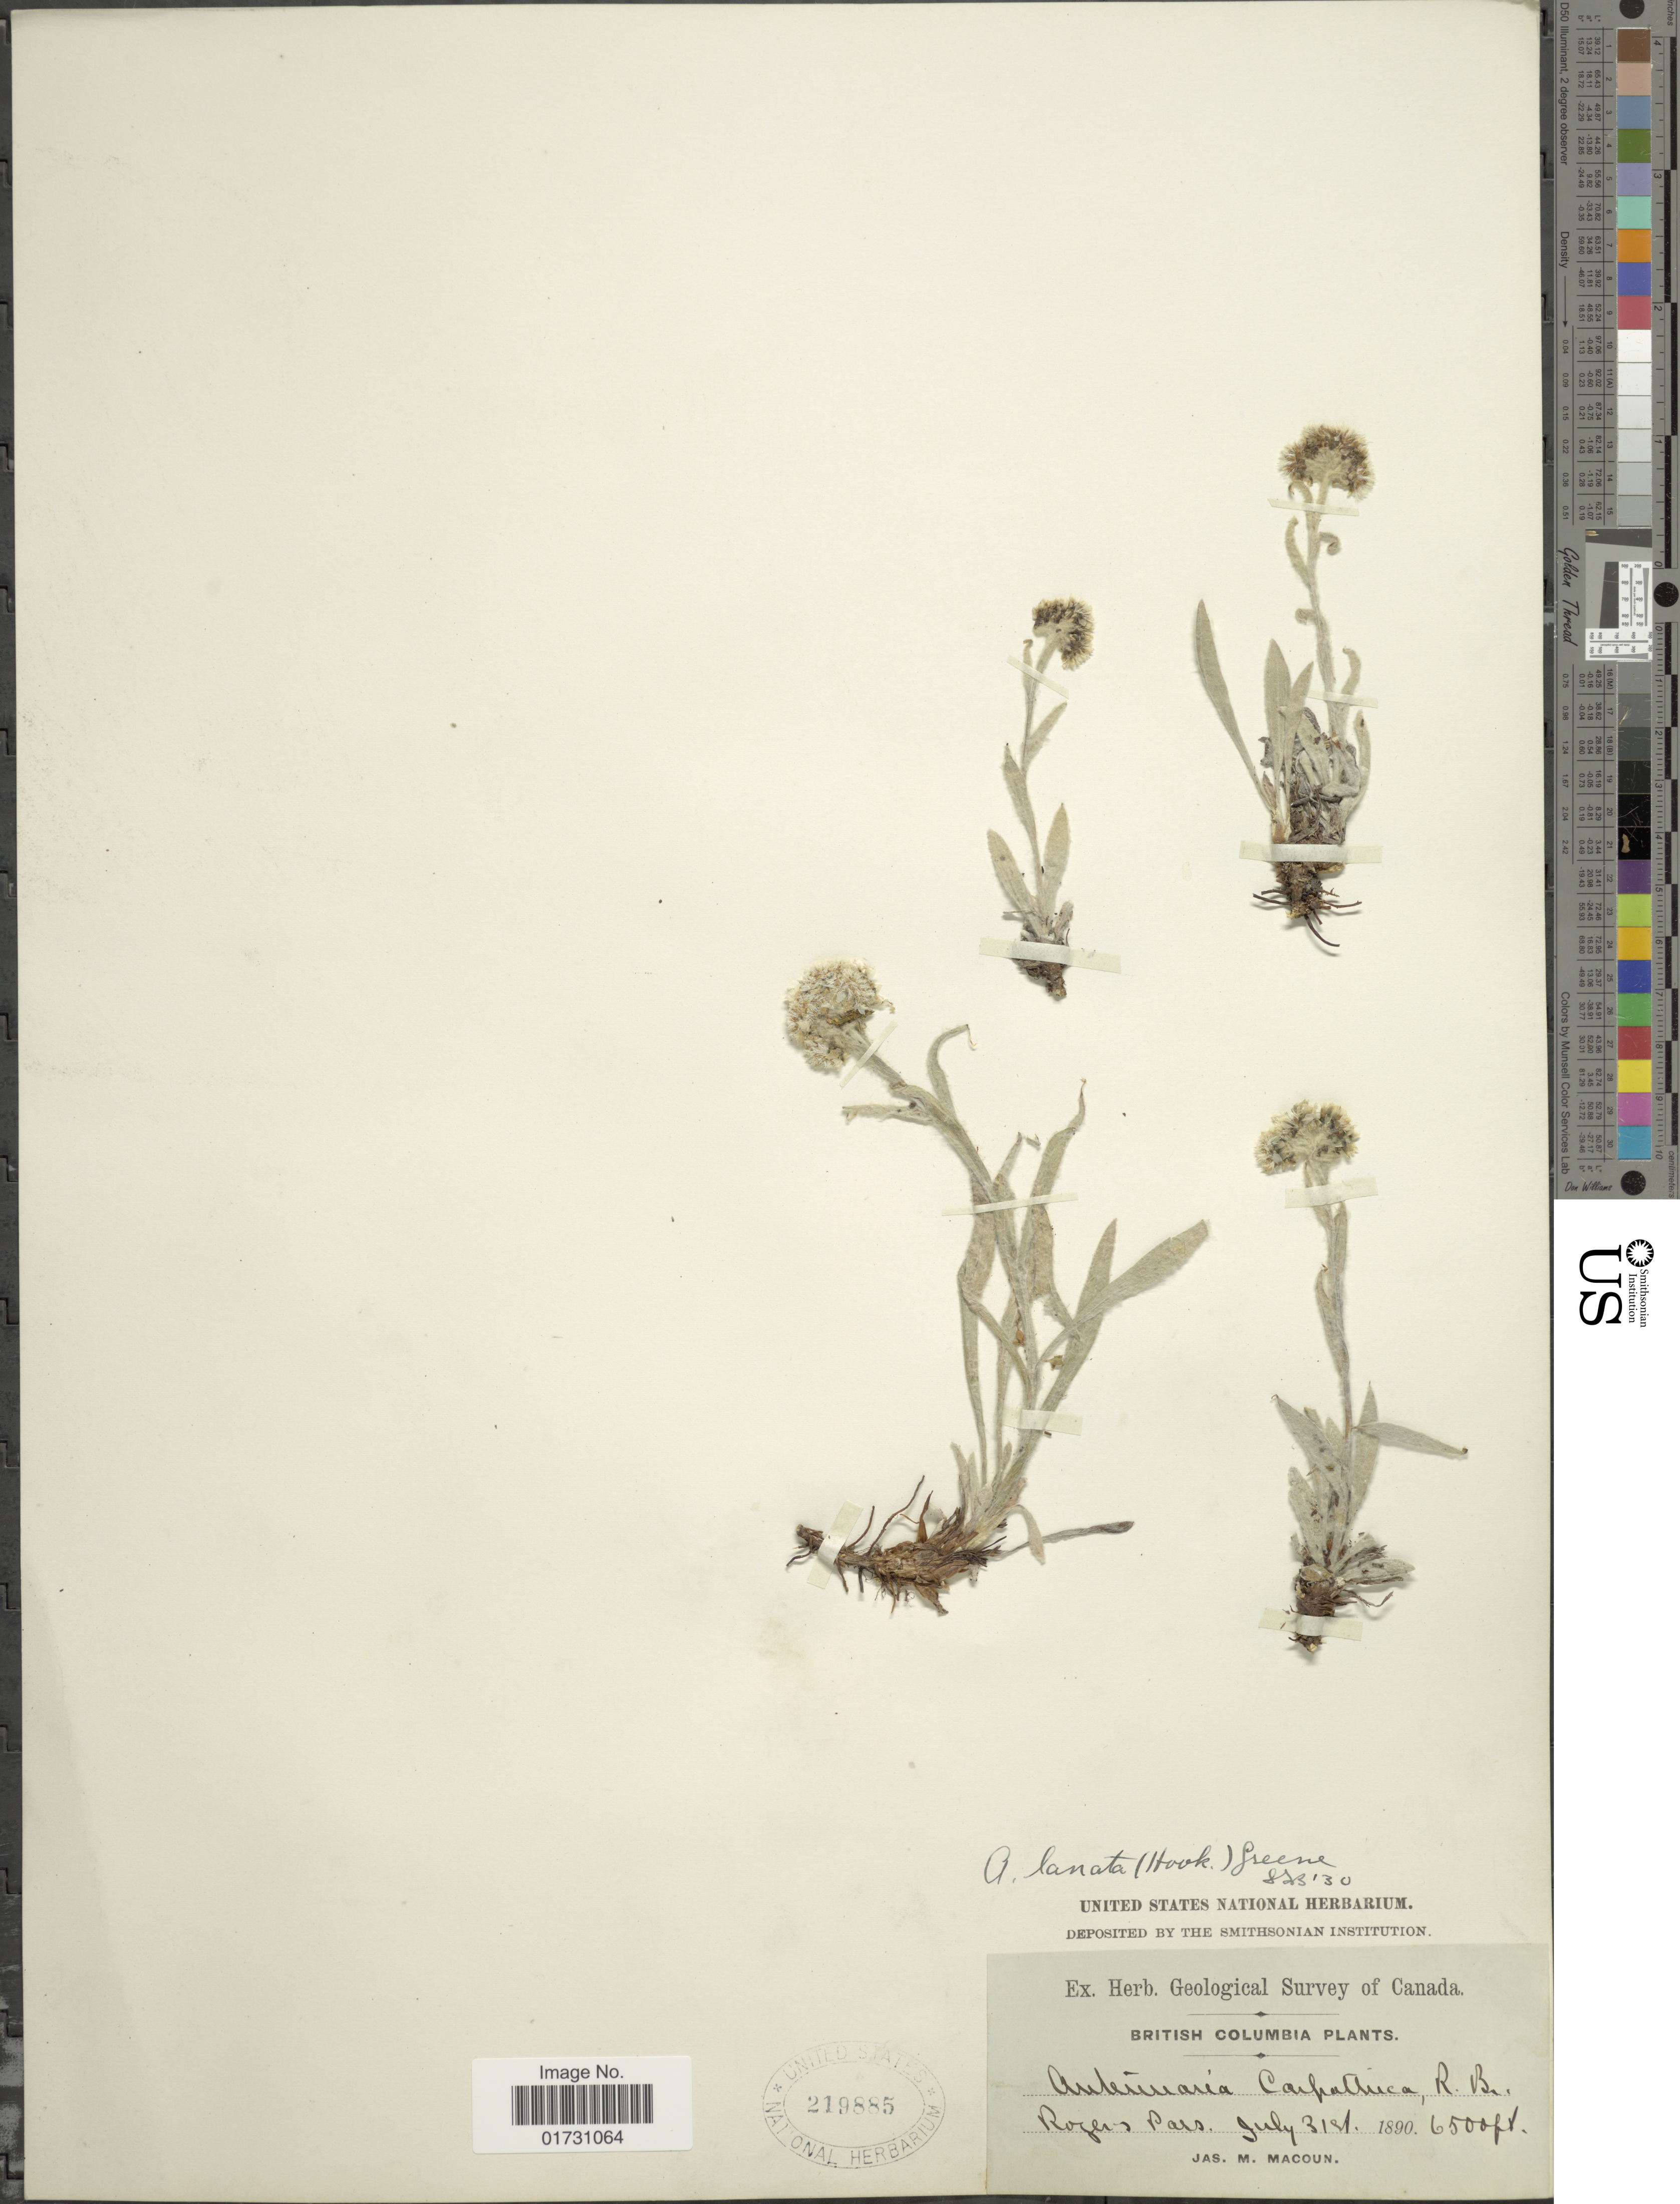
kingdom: Plantae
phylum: Tracheophyta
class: Magnoliopsida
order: Asterales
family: Asteraceae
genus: Antennaria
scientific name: Antennaria lanata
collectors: J. M. Macoun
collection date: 1890-07-31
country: Canada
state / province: British Columbia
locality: Rogers Pass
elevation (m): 1981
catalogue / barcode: US 219885